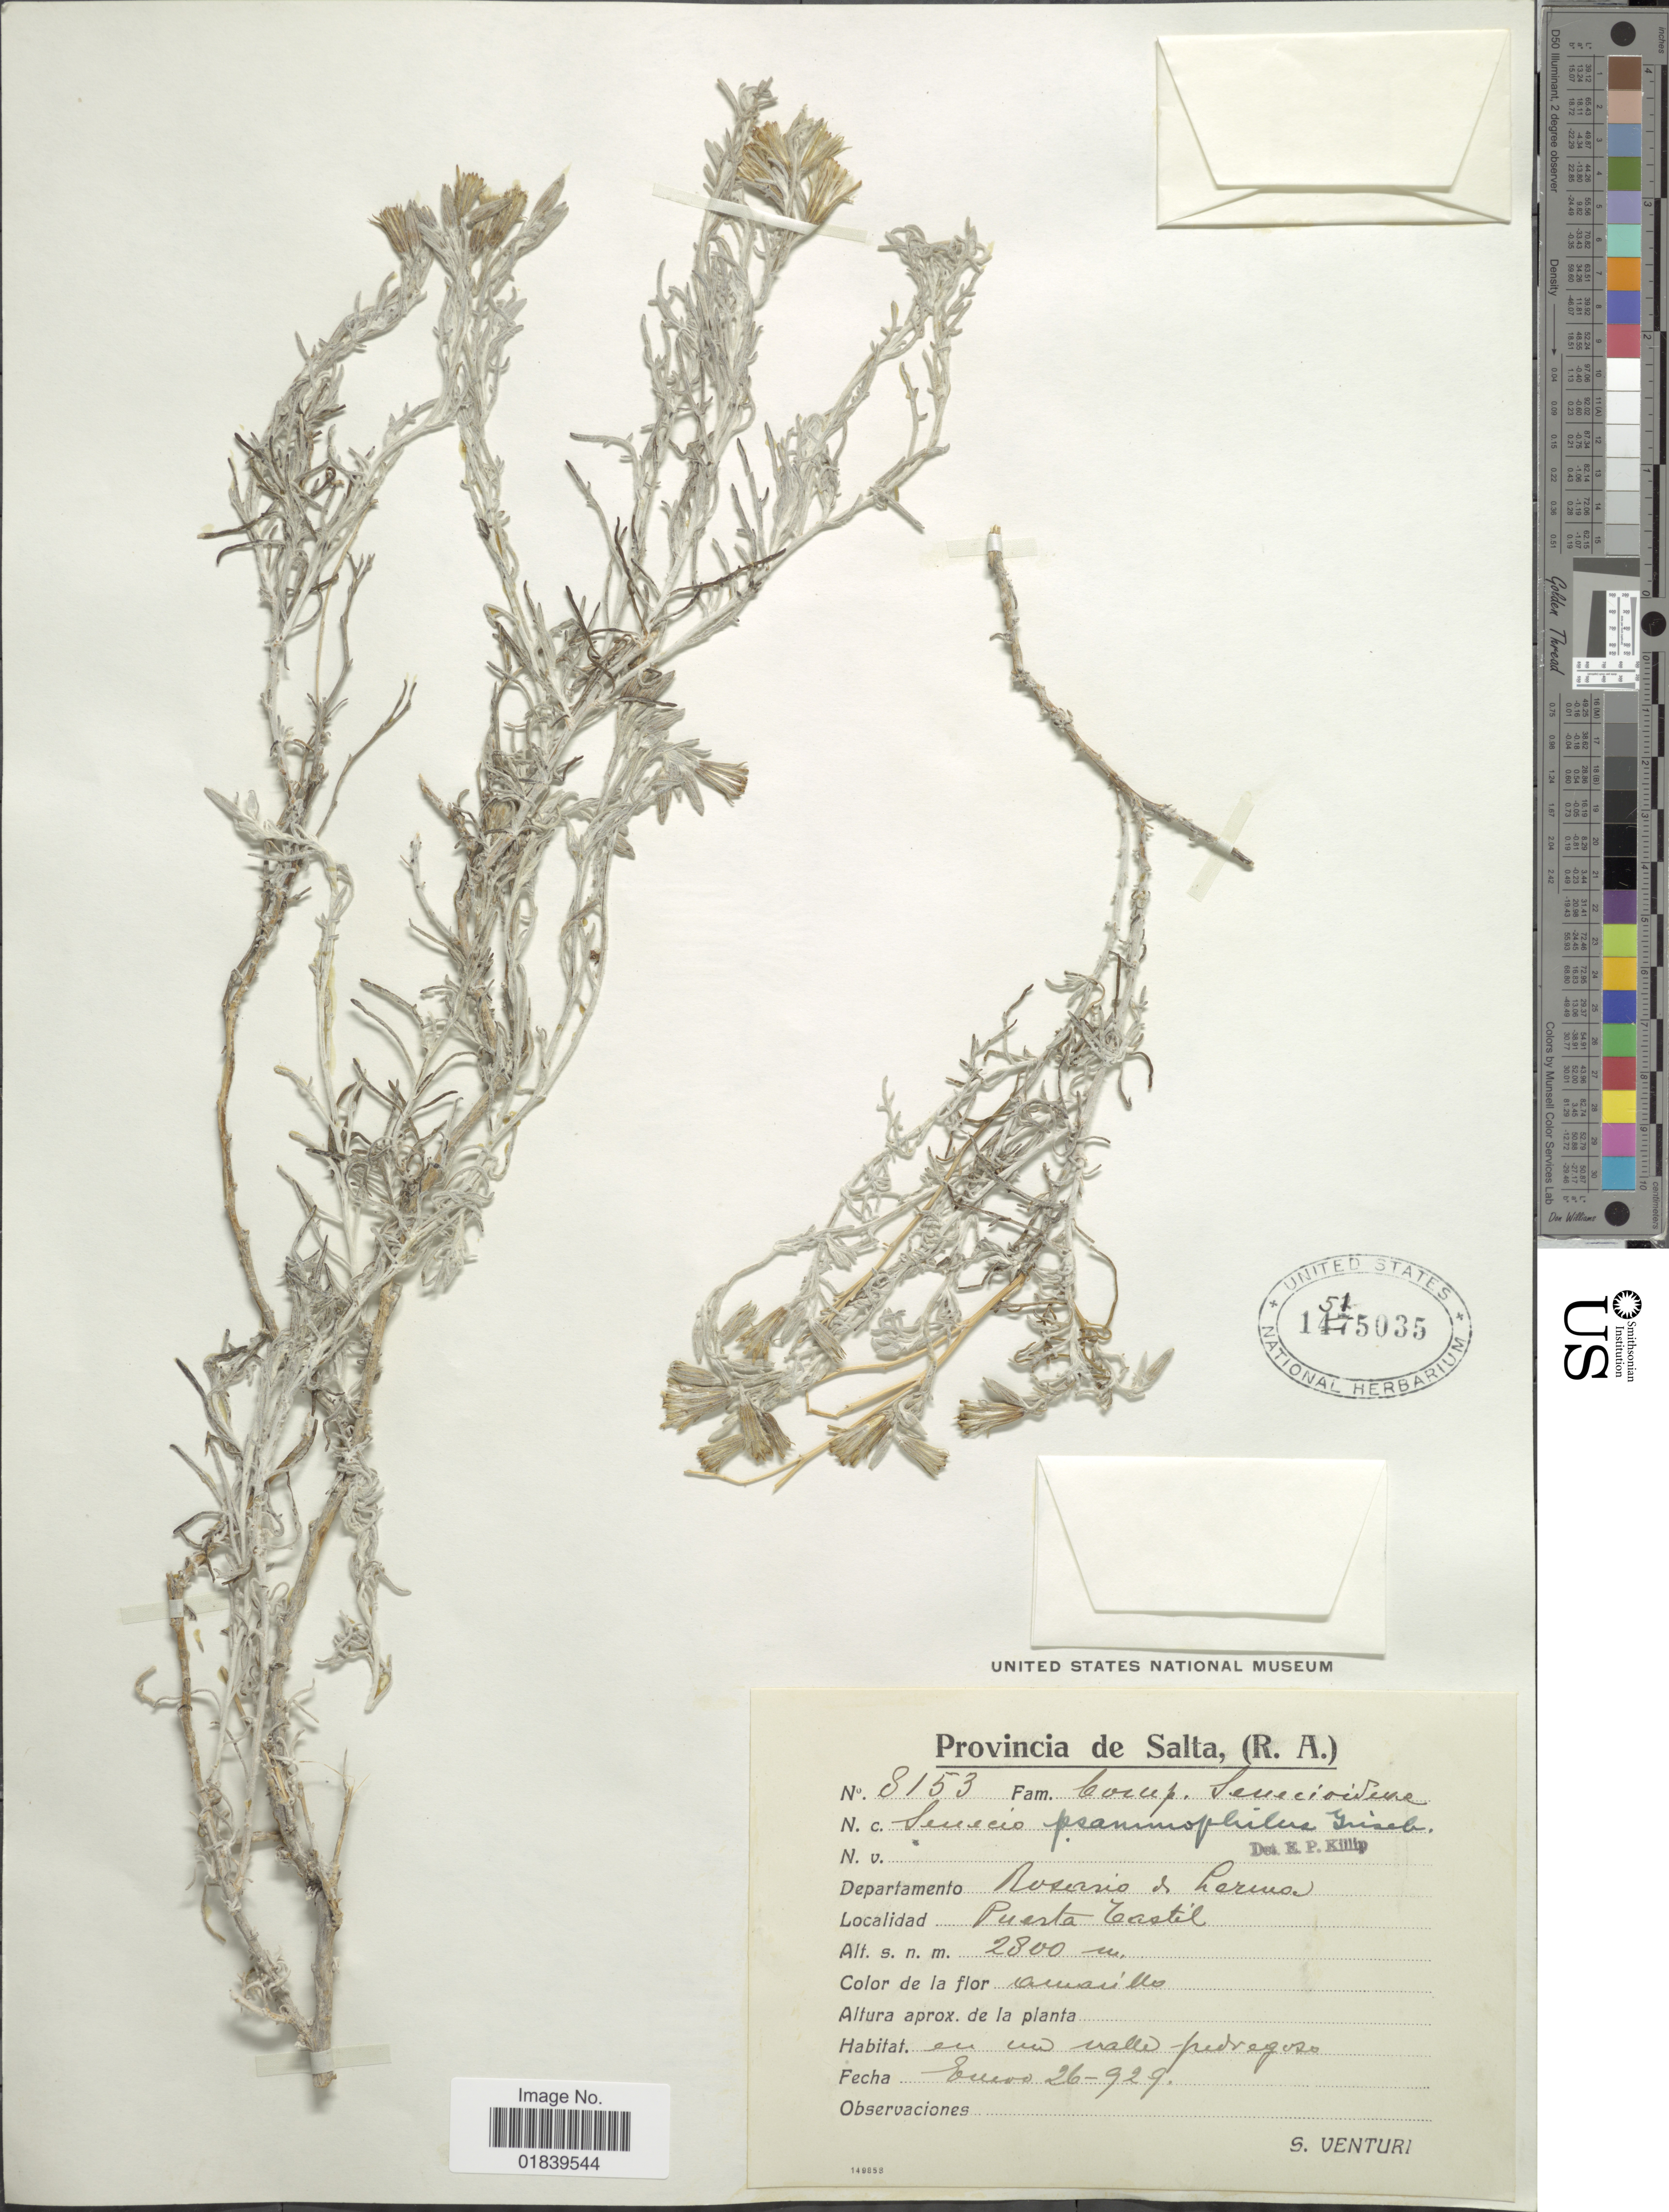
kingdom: Plantae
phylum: Tracheophyta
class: Magnoliopsida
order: Asterales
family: Asteraceae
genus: Senecio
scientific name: Senecio filaginoides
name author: DC.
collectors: S. Venturi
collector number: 8153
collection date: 1929-01-26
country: Argentina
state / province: Salta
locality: Provincia de Salta (R.A.), Departamento Rosario de Lerma. Puerta Tastil.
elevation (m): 2800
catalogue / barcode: US 1515035